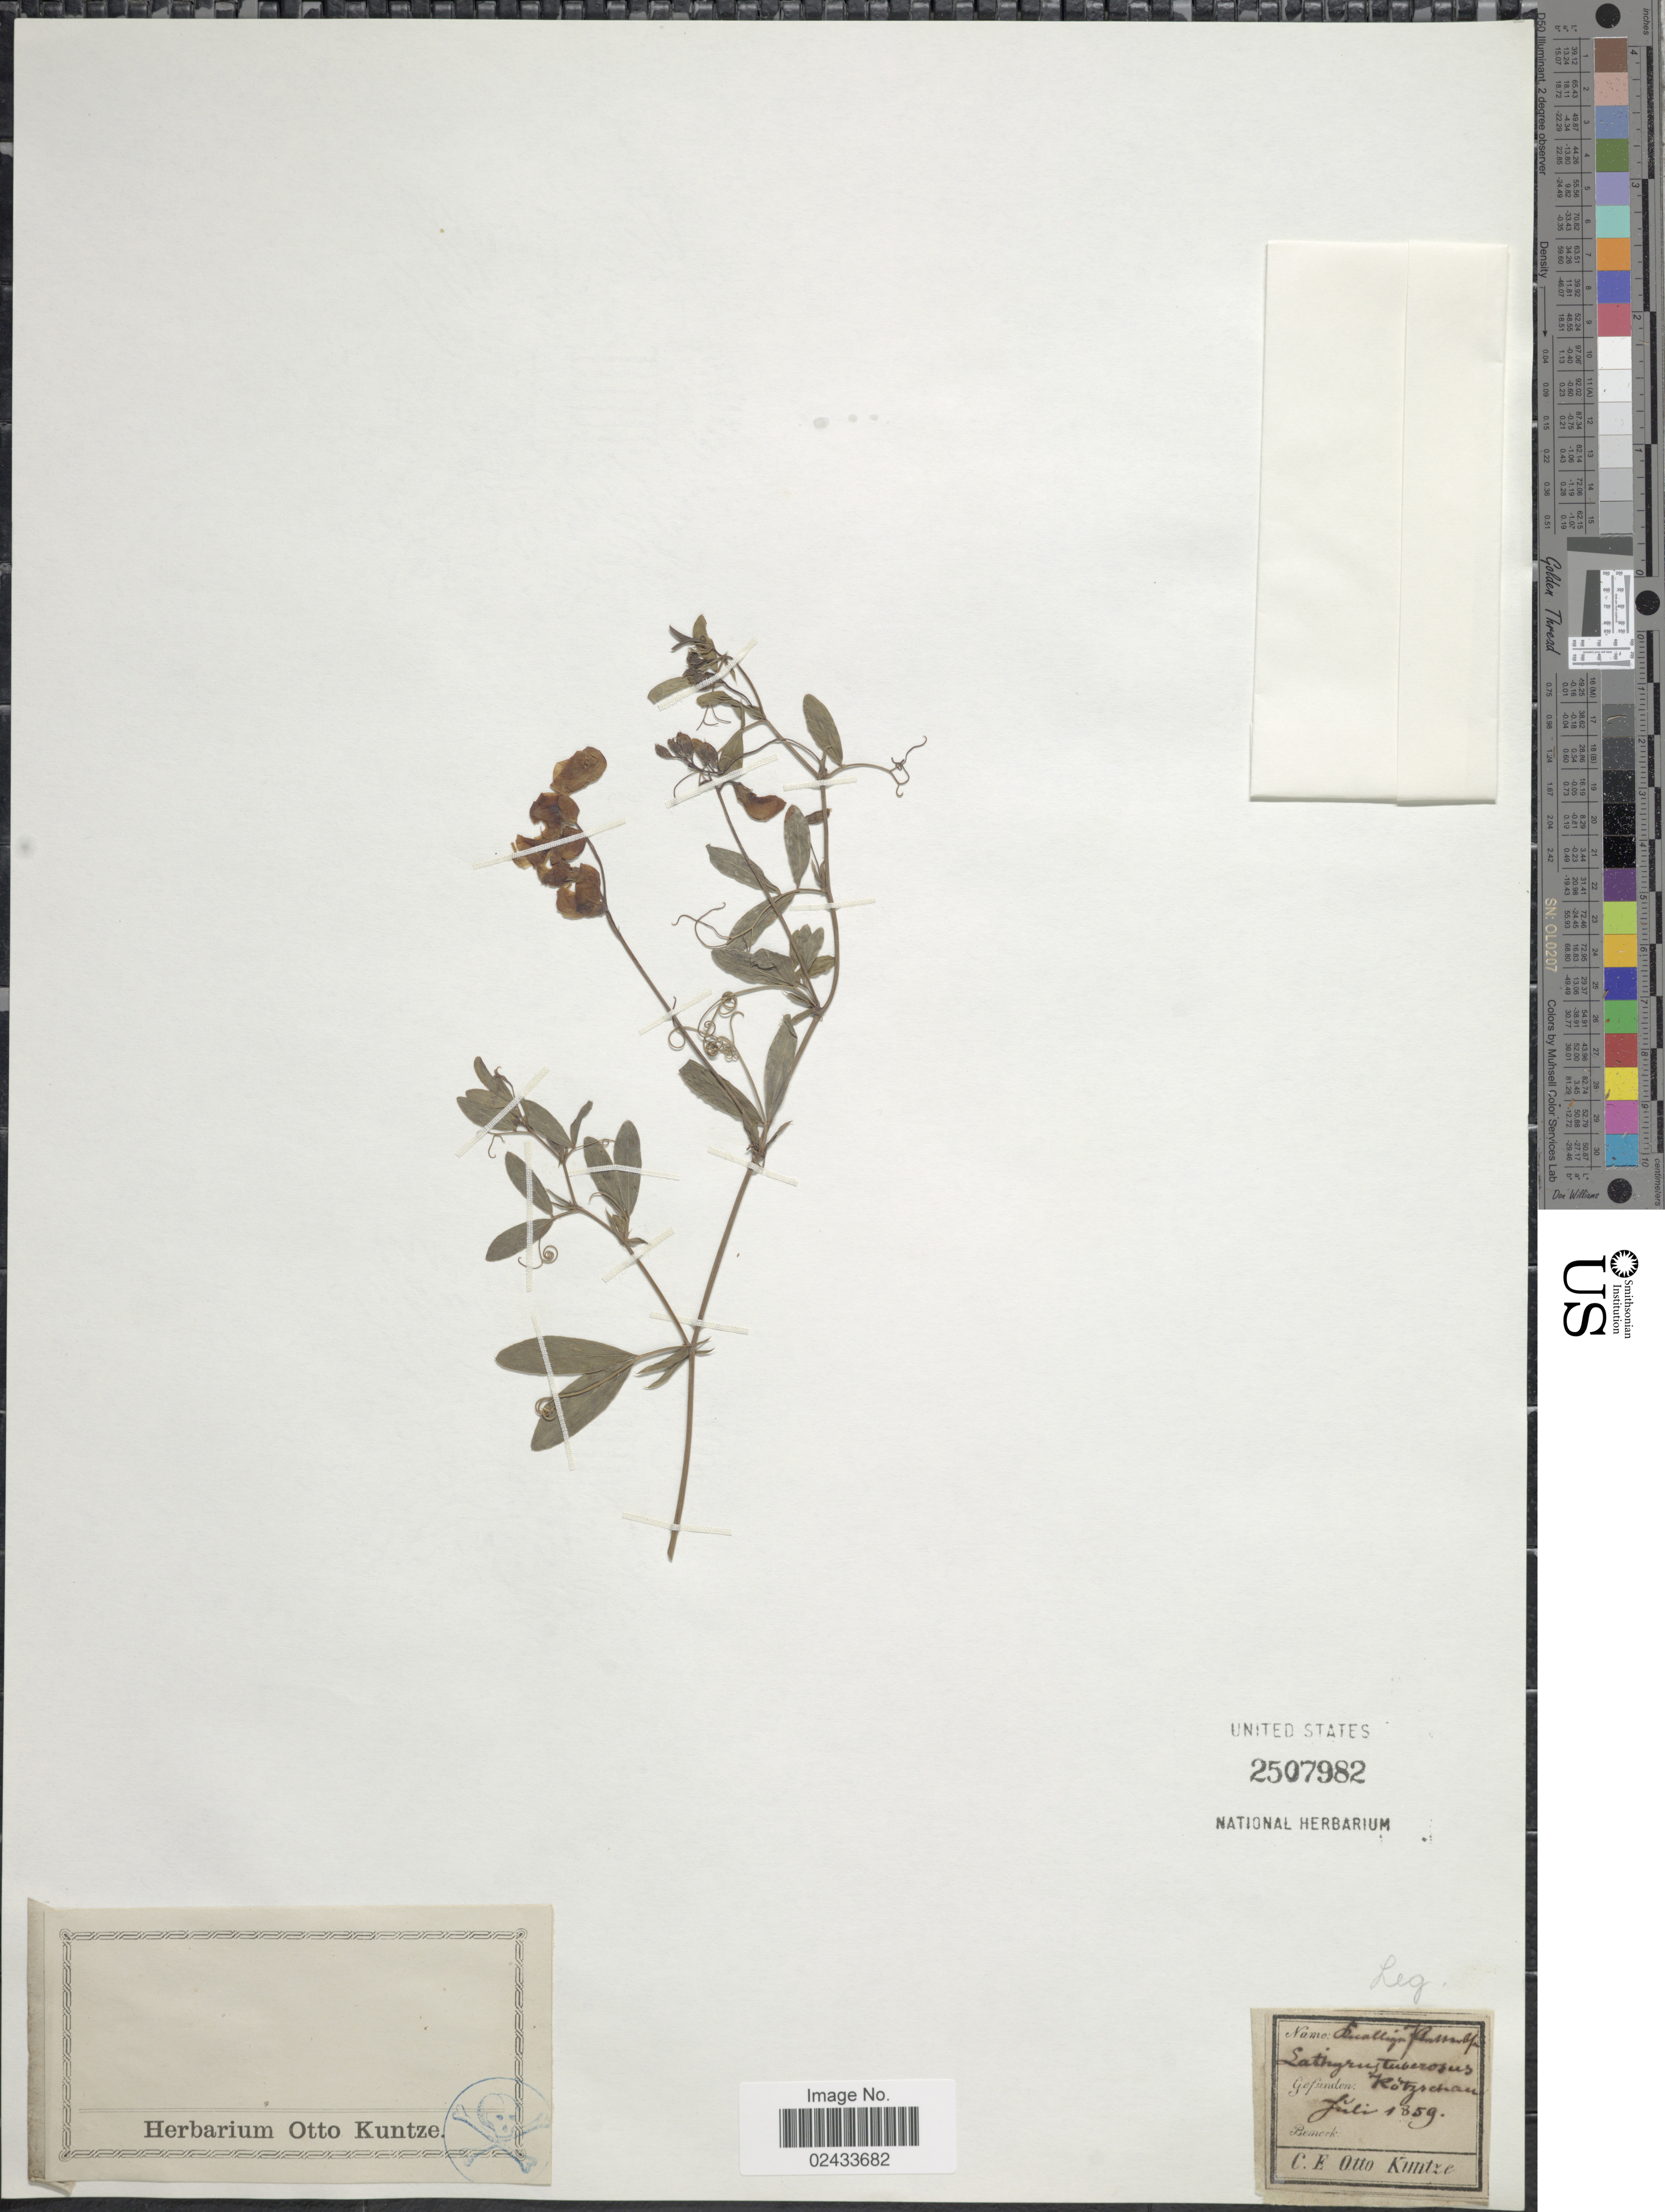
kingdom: Plantae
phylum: Tracheophyta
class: Magnoliopsida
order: Fabales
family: Fabaceae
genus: Lathyrus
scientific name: Lathyrus tuberosus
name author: L.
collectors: C.E.O. Kuntze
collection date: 1859-07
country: Germany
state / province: Thuringia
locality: Kotzschau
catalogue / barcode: US 2507982